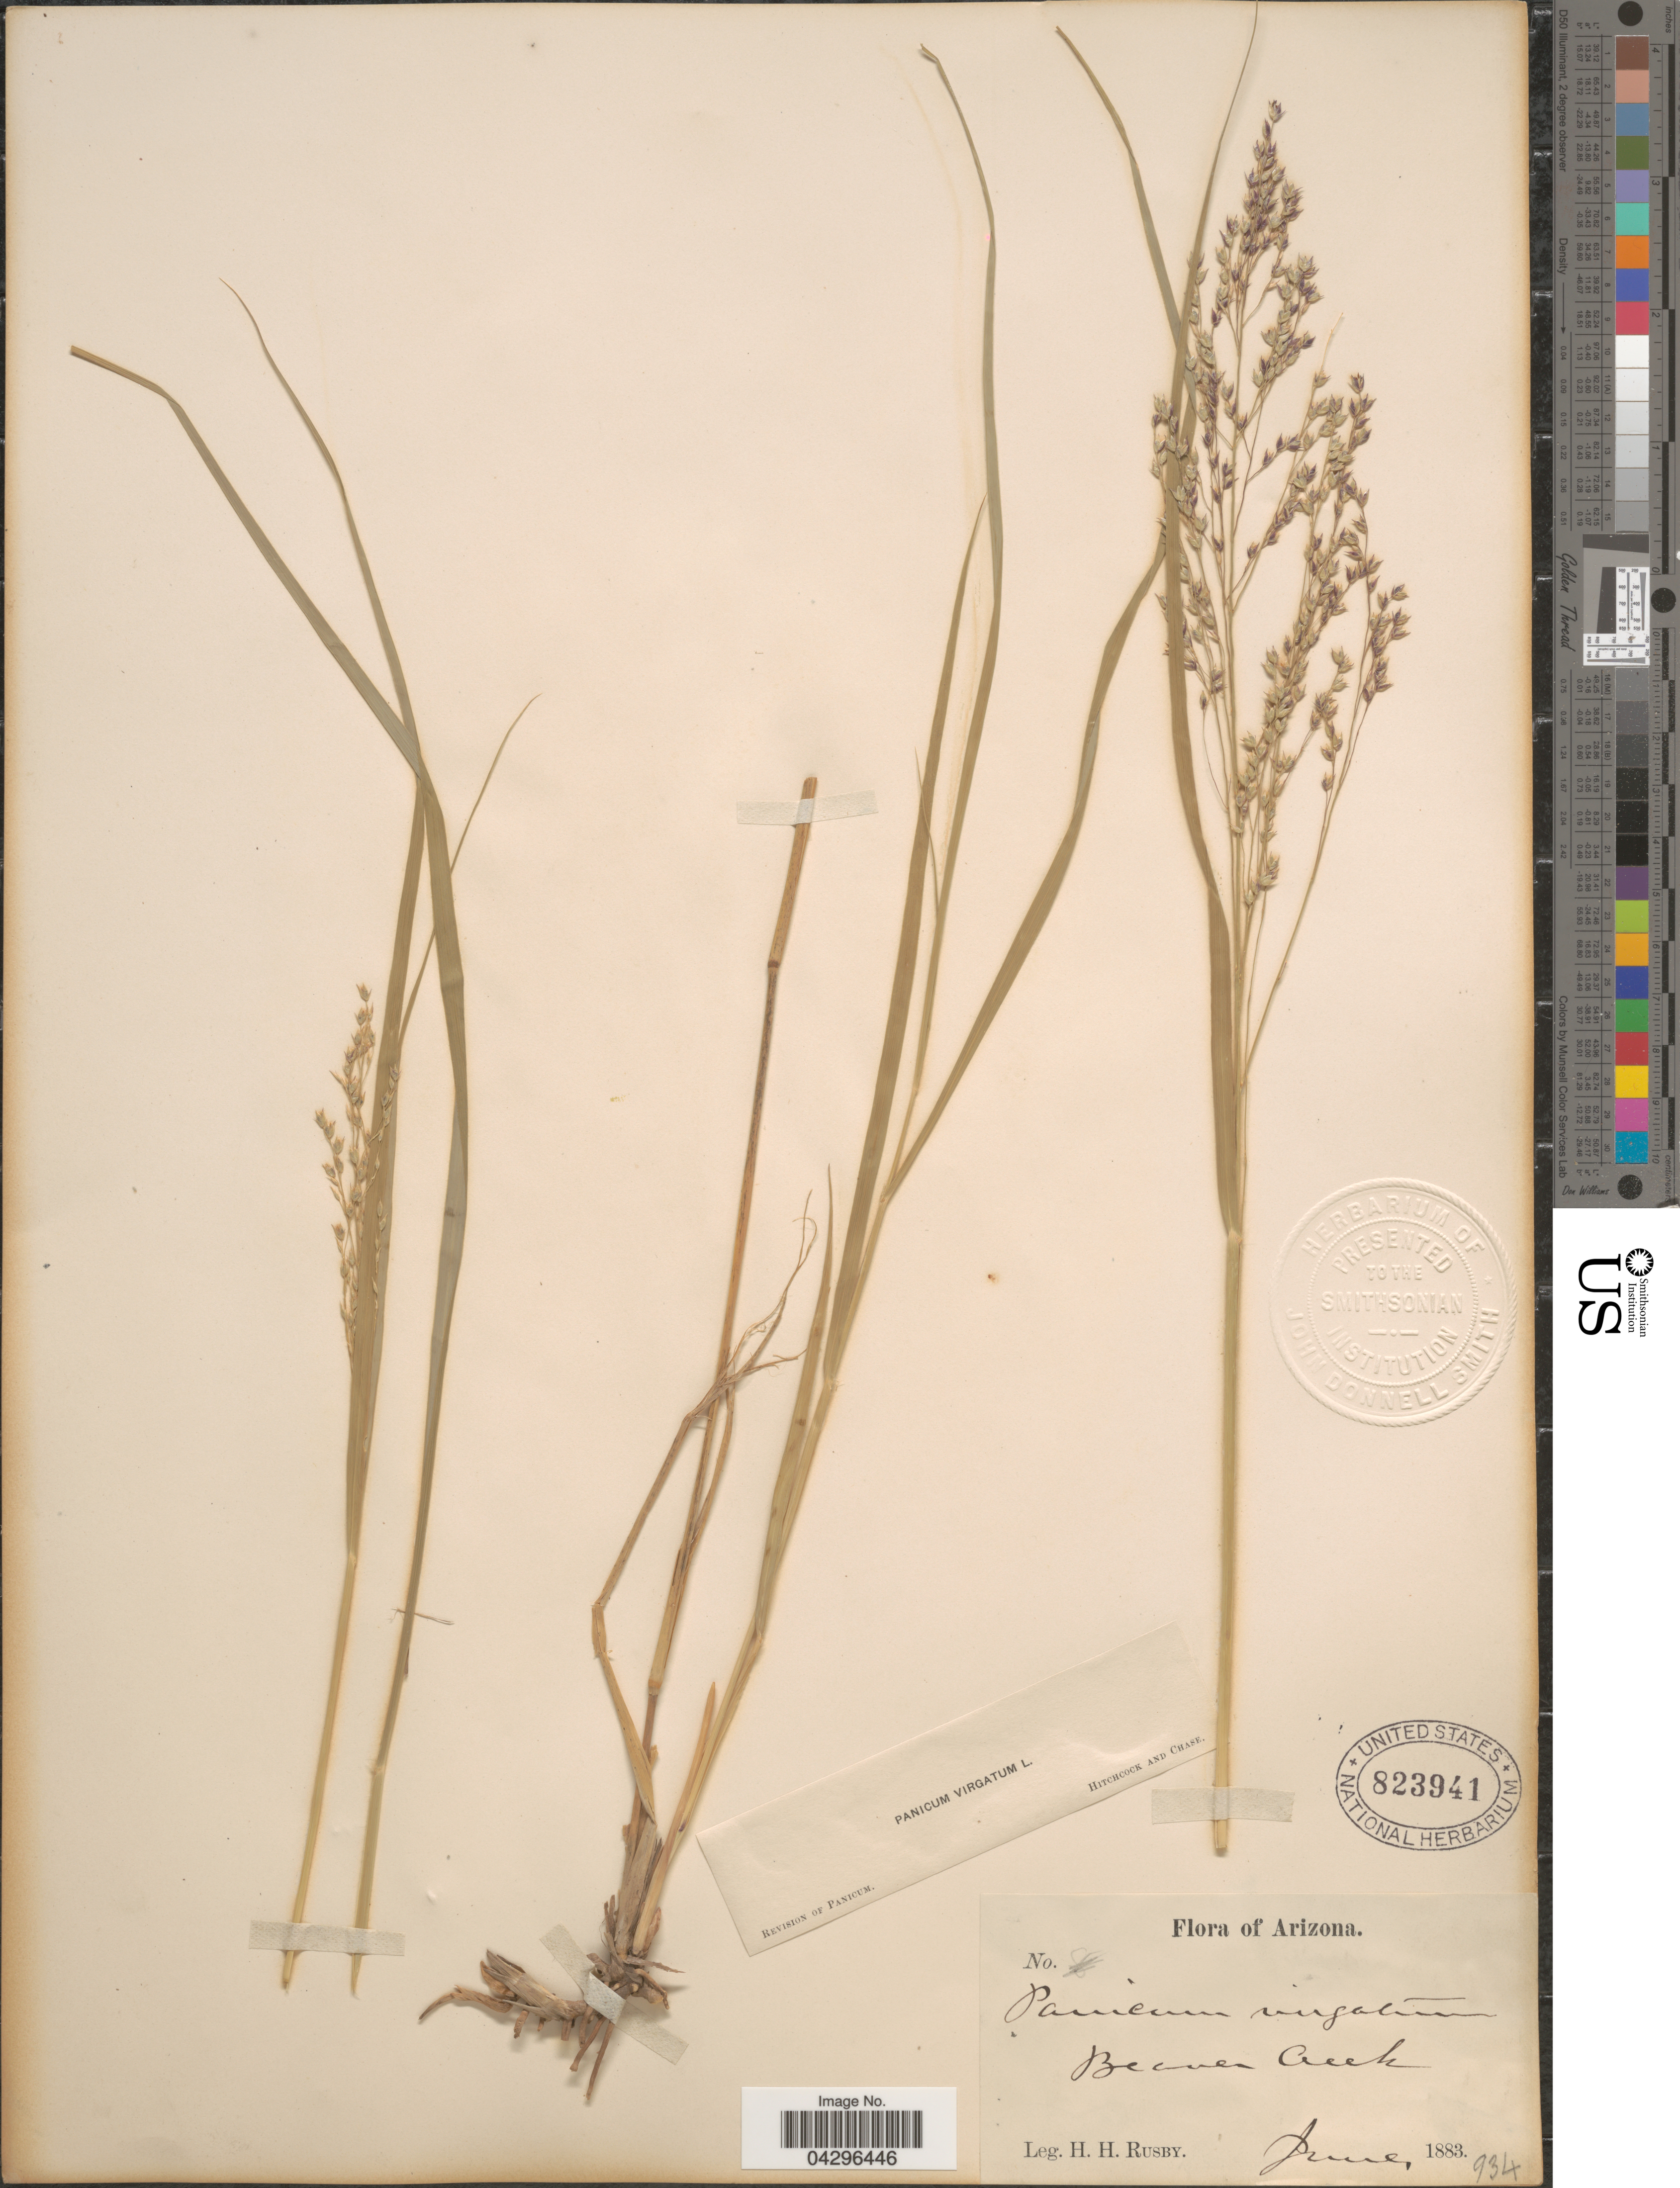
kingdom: Plantae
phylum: Tracheophyta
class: Liliopsida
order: Poales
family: Poaceae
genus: Panicum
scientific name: Panicum virgatum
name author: L.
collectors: H. H. Rusby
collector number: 934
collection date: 1883-06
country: United States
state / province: Arizona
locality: Beaver Creek.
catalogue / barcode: US 823941